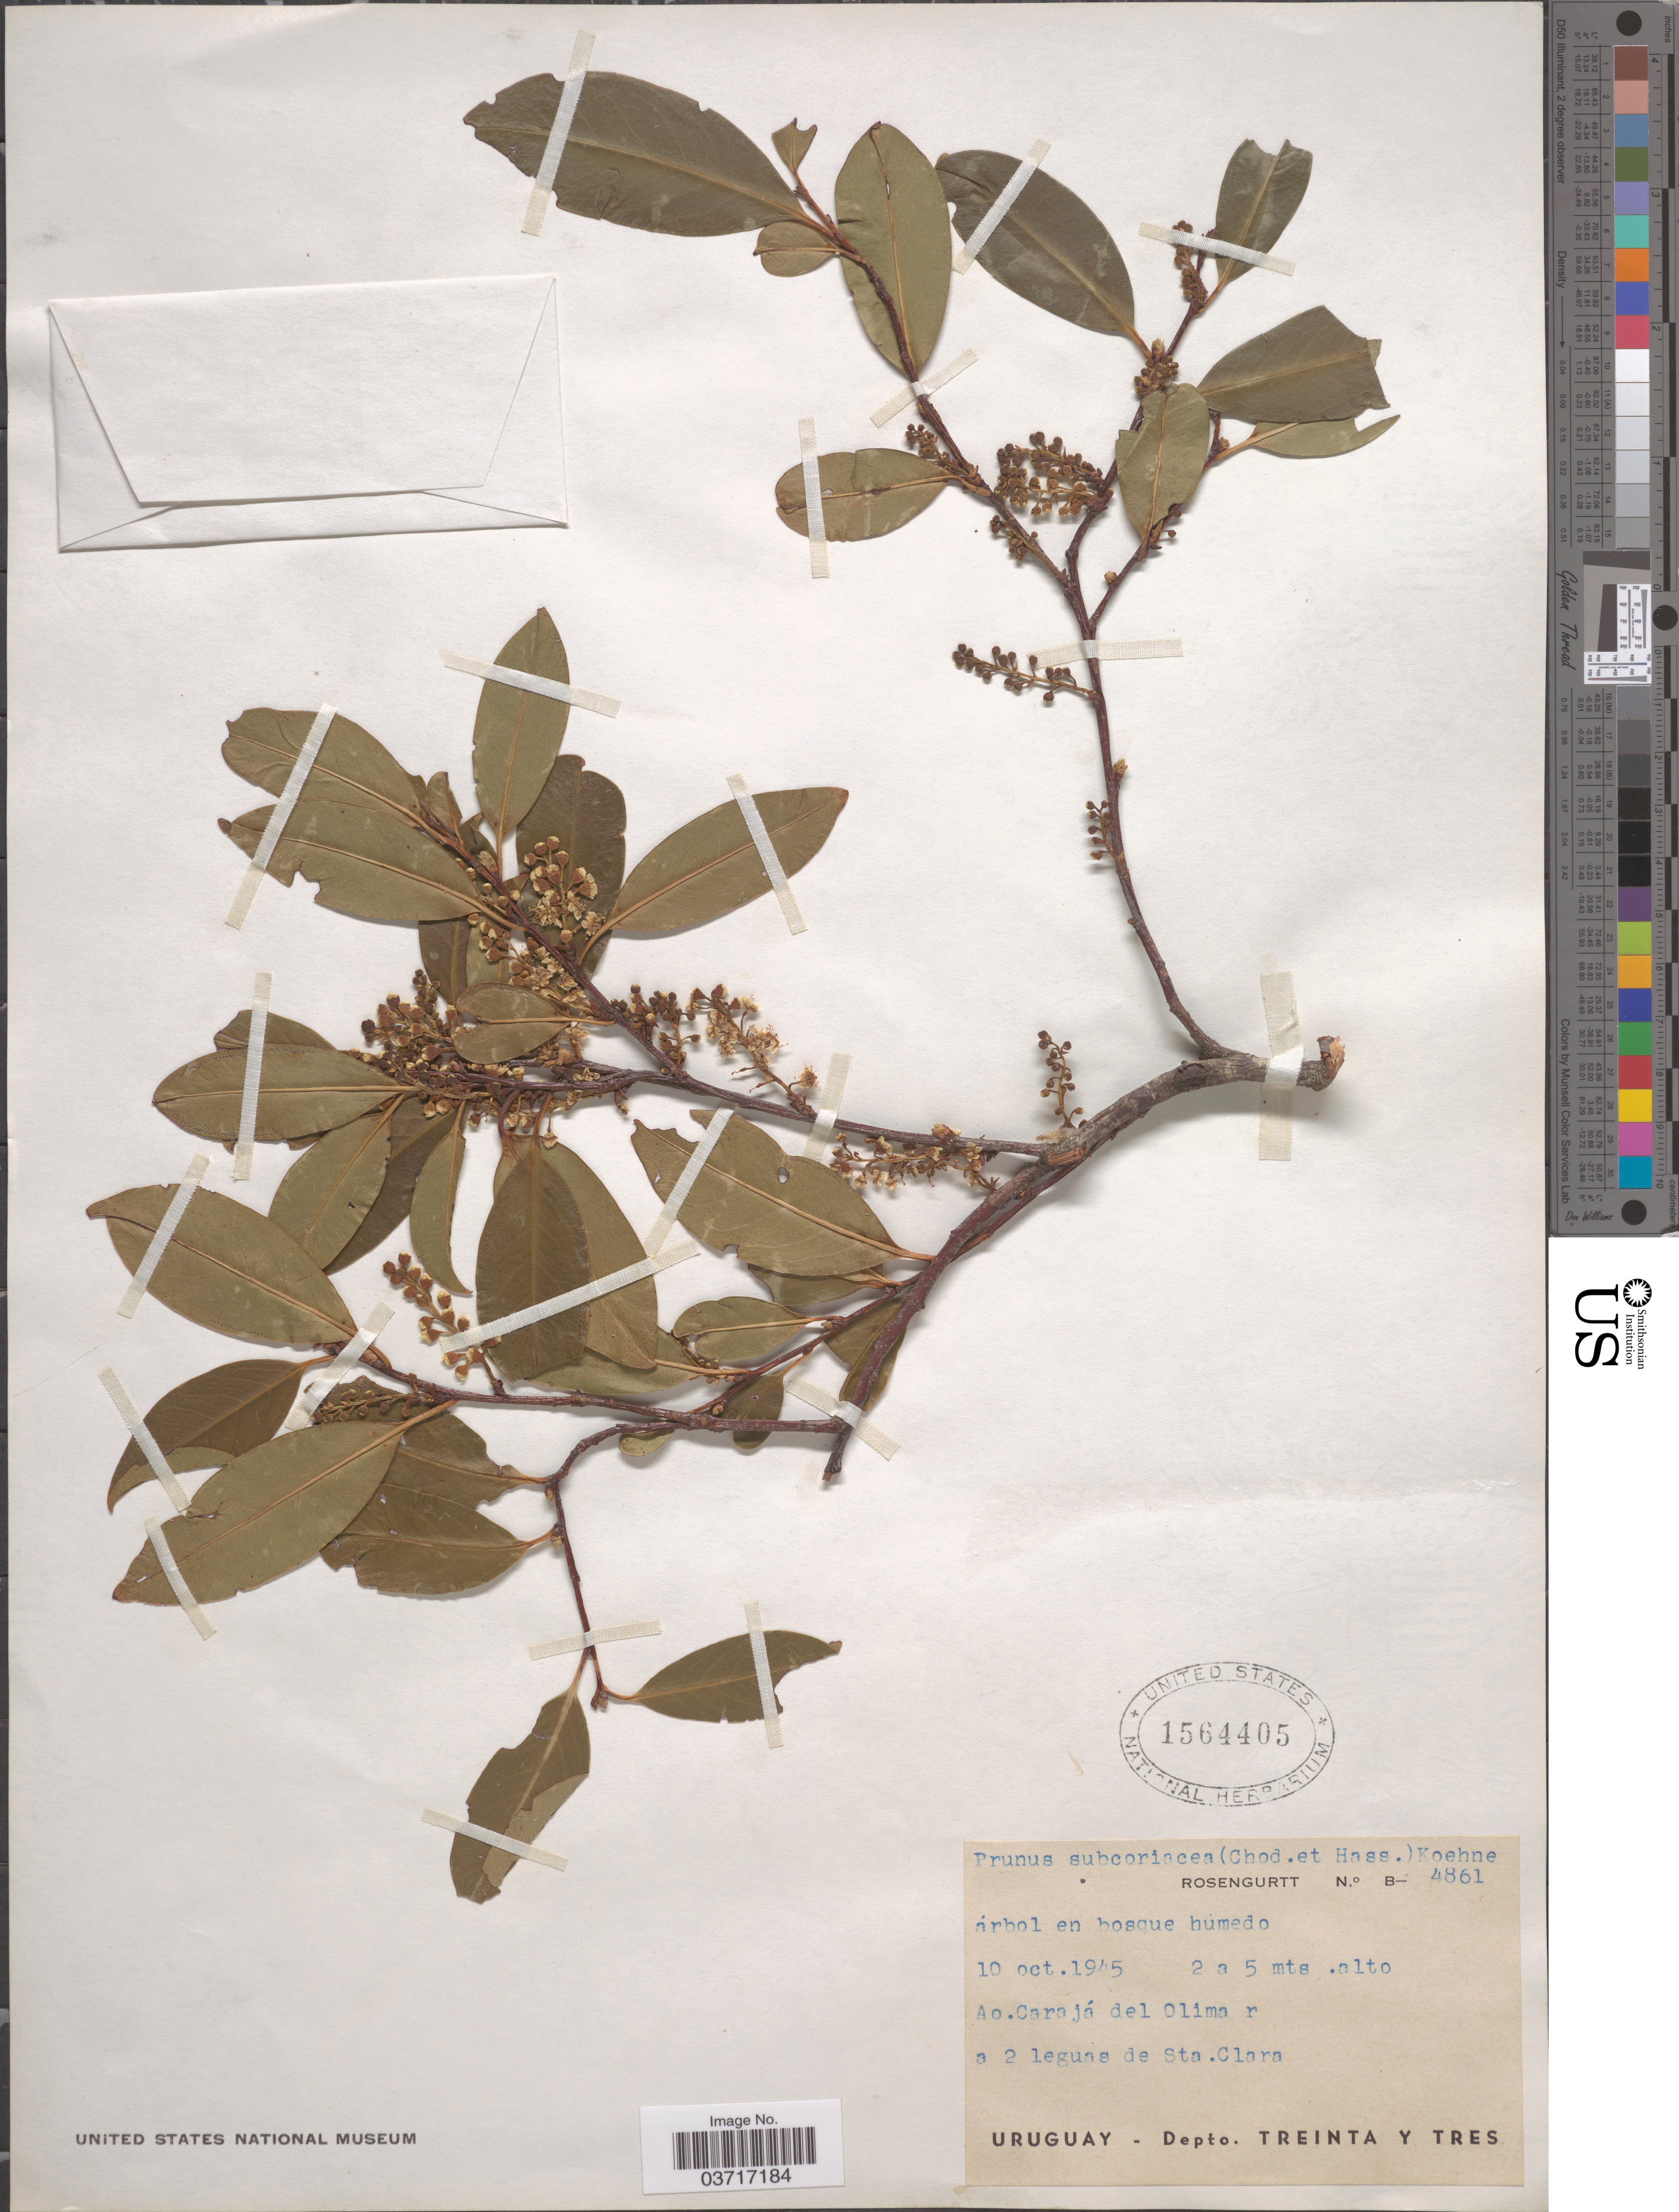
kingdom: Plantae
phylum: Tracheophyta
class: Magnoliopsida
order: Rosales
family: Rosaceae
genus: Prunus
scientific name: Prunus subcoriacea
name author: Koehne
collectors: Rosengurtt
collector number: B-4861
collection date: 1945-10-10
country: Uruguay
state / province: Treinta y Tres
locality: Ao. Carajá del Olima r a 2 leguas de Sta. Clara. Depto. Treinta y Tres.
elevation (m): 2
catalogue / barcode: US 1564405